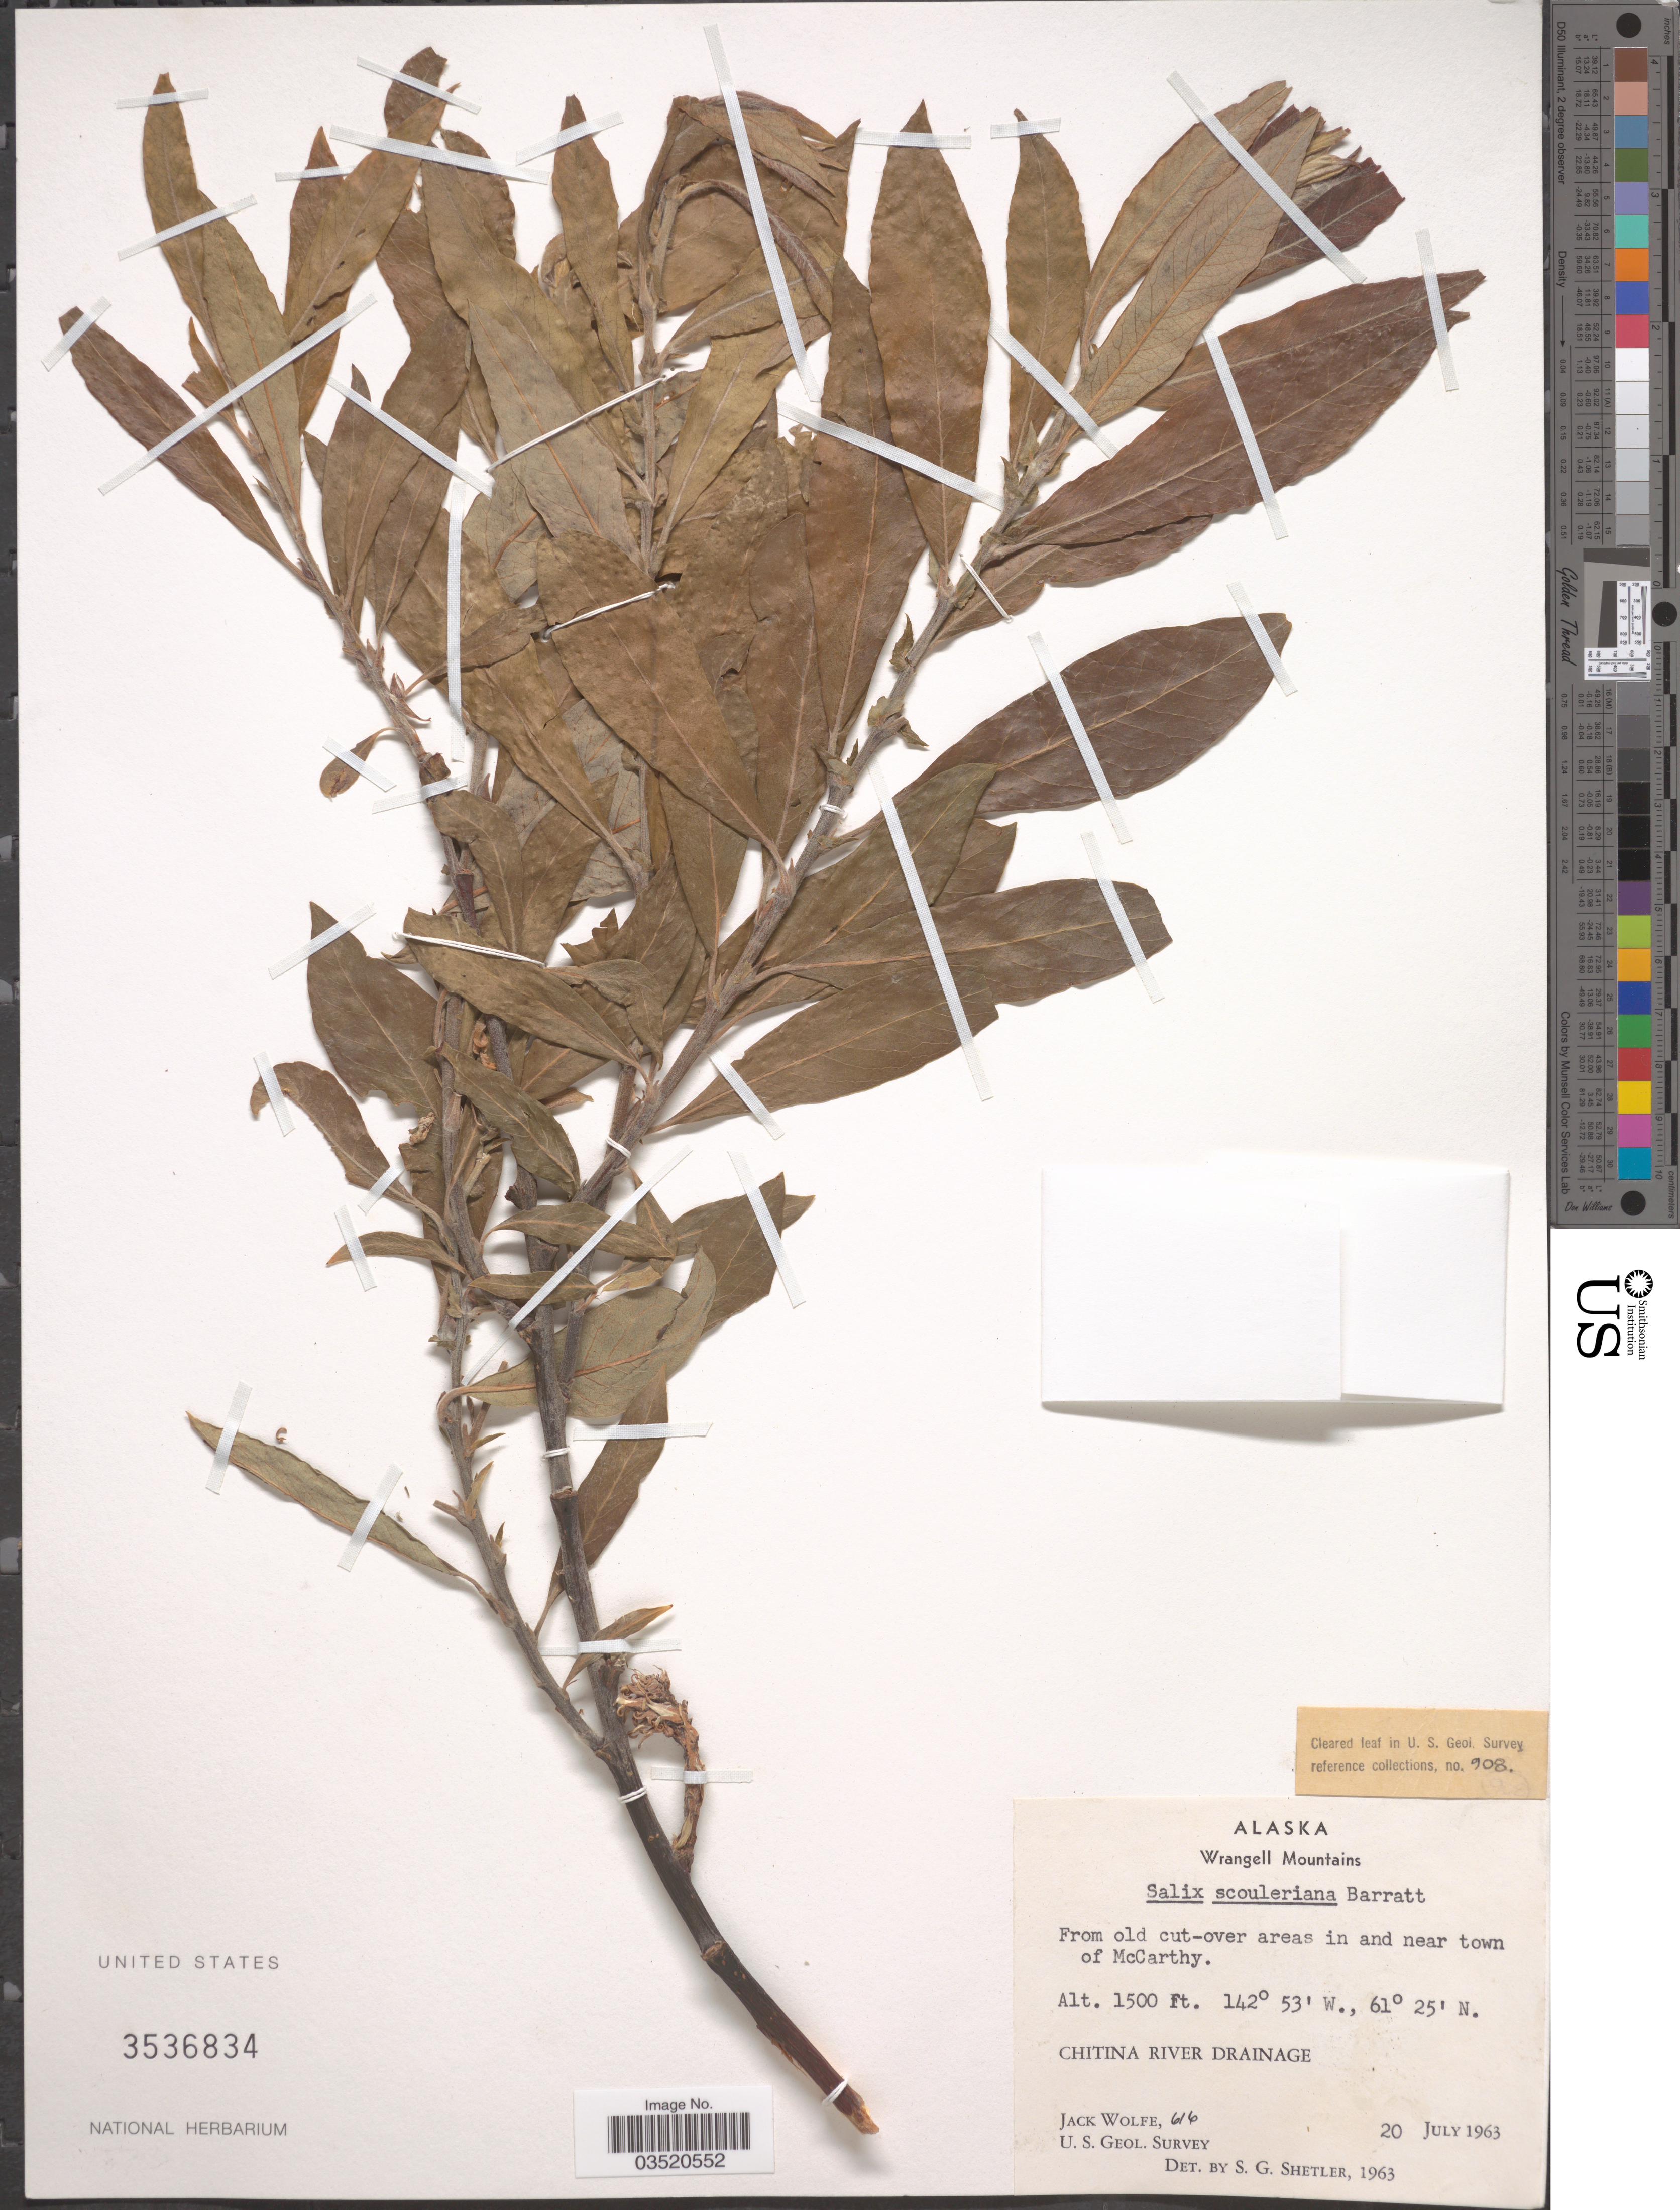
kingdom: Plantae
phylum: Tracheophyta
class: Magnoliopsida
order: Malpighiales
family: Salicaceae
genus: Salix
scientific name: Salix scouleriana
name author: Barratt ex Hook.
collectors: J. Wolfe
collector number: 616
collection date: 1963-07-20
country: United States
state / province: Alaska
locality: Wrangell Mountains. In and near town of McCarthy. Chitina River Drainage.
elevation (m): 457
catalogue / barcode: US 3536834